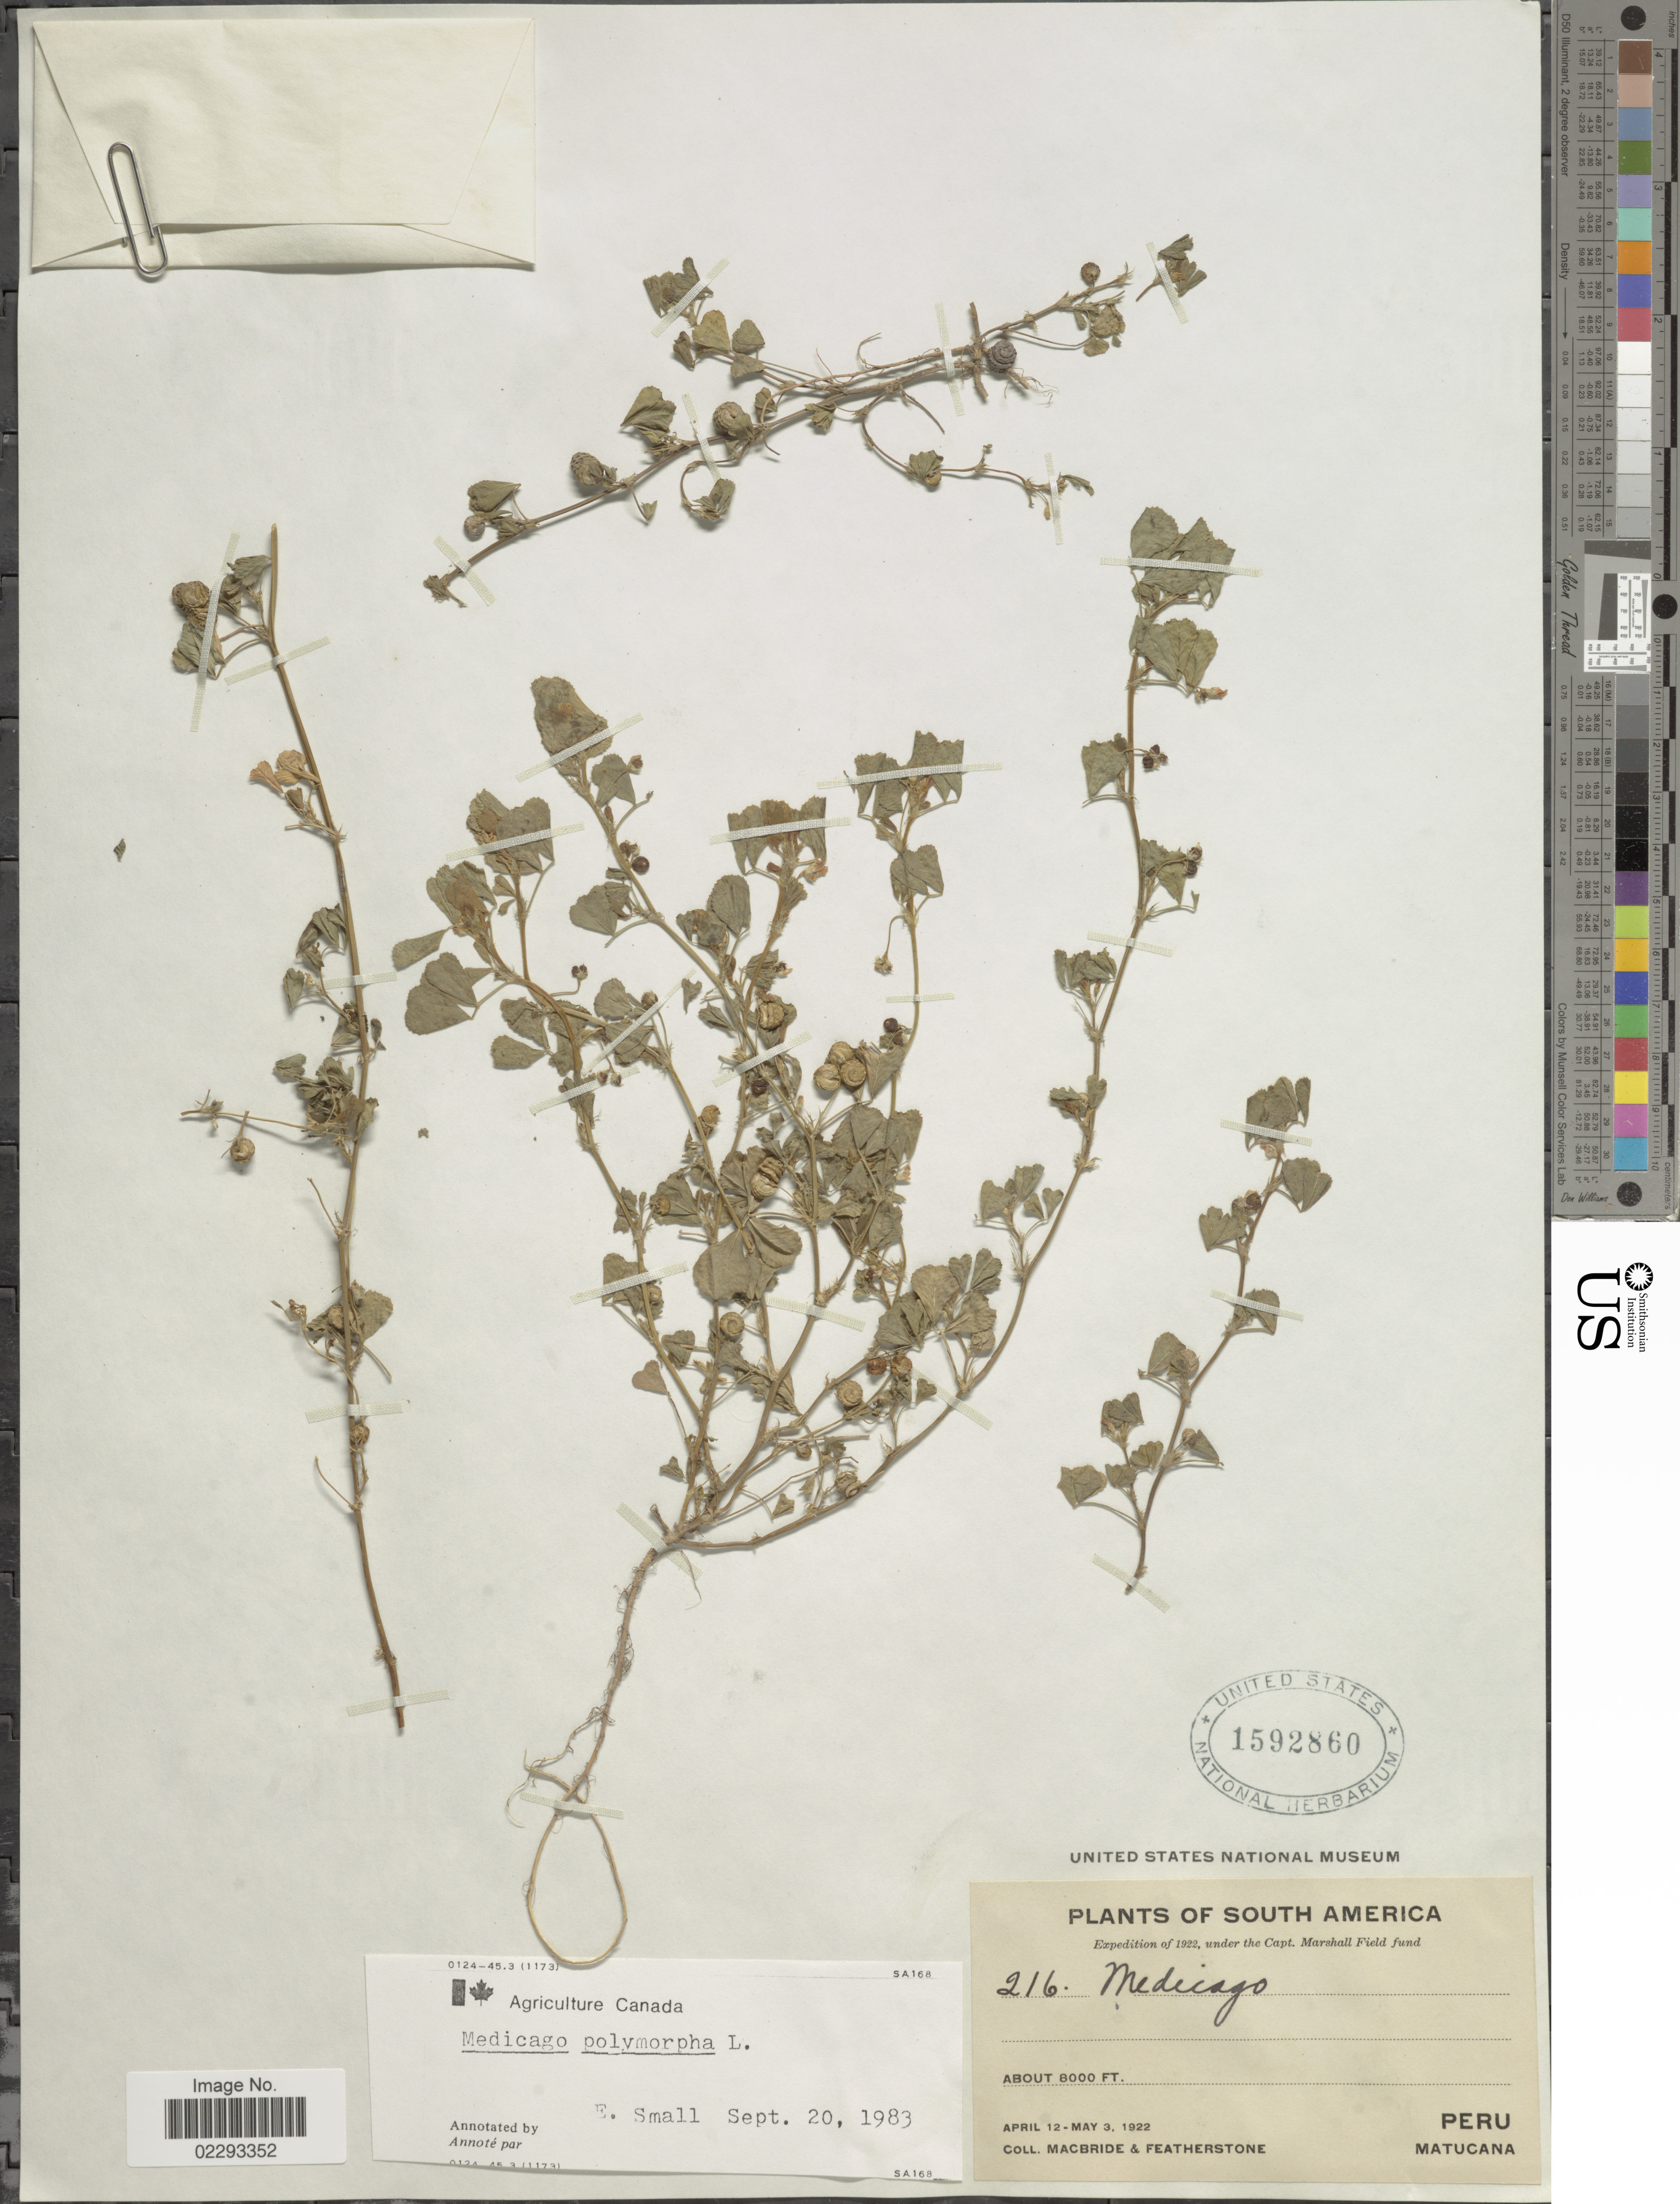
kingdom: Plantae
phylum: Tracheophyta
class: Magnoliopsida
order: Fabales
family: Fabaceae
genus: Medicago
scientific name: Medicago polymorpha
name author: L.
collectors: Macbride, -- & -. Featherstone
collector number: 216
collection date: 1922-04-12/1922-05-03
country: Peru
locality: Matucana, South America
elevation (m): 2438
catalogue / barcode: US 1592860